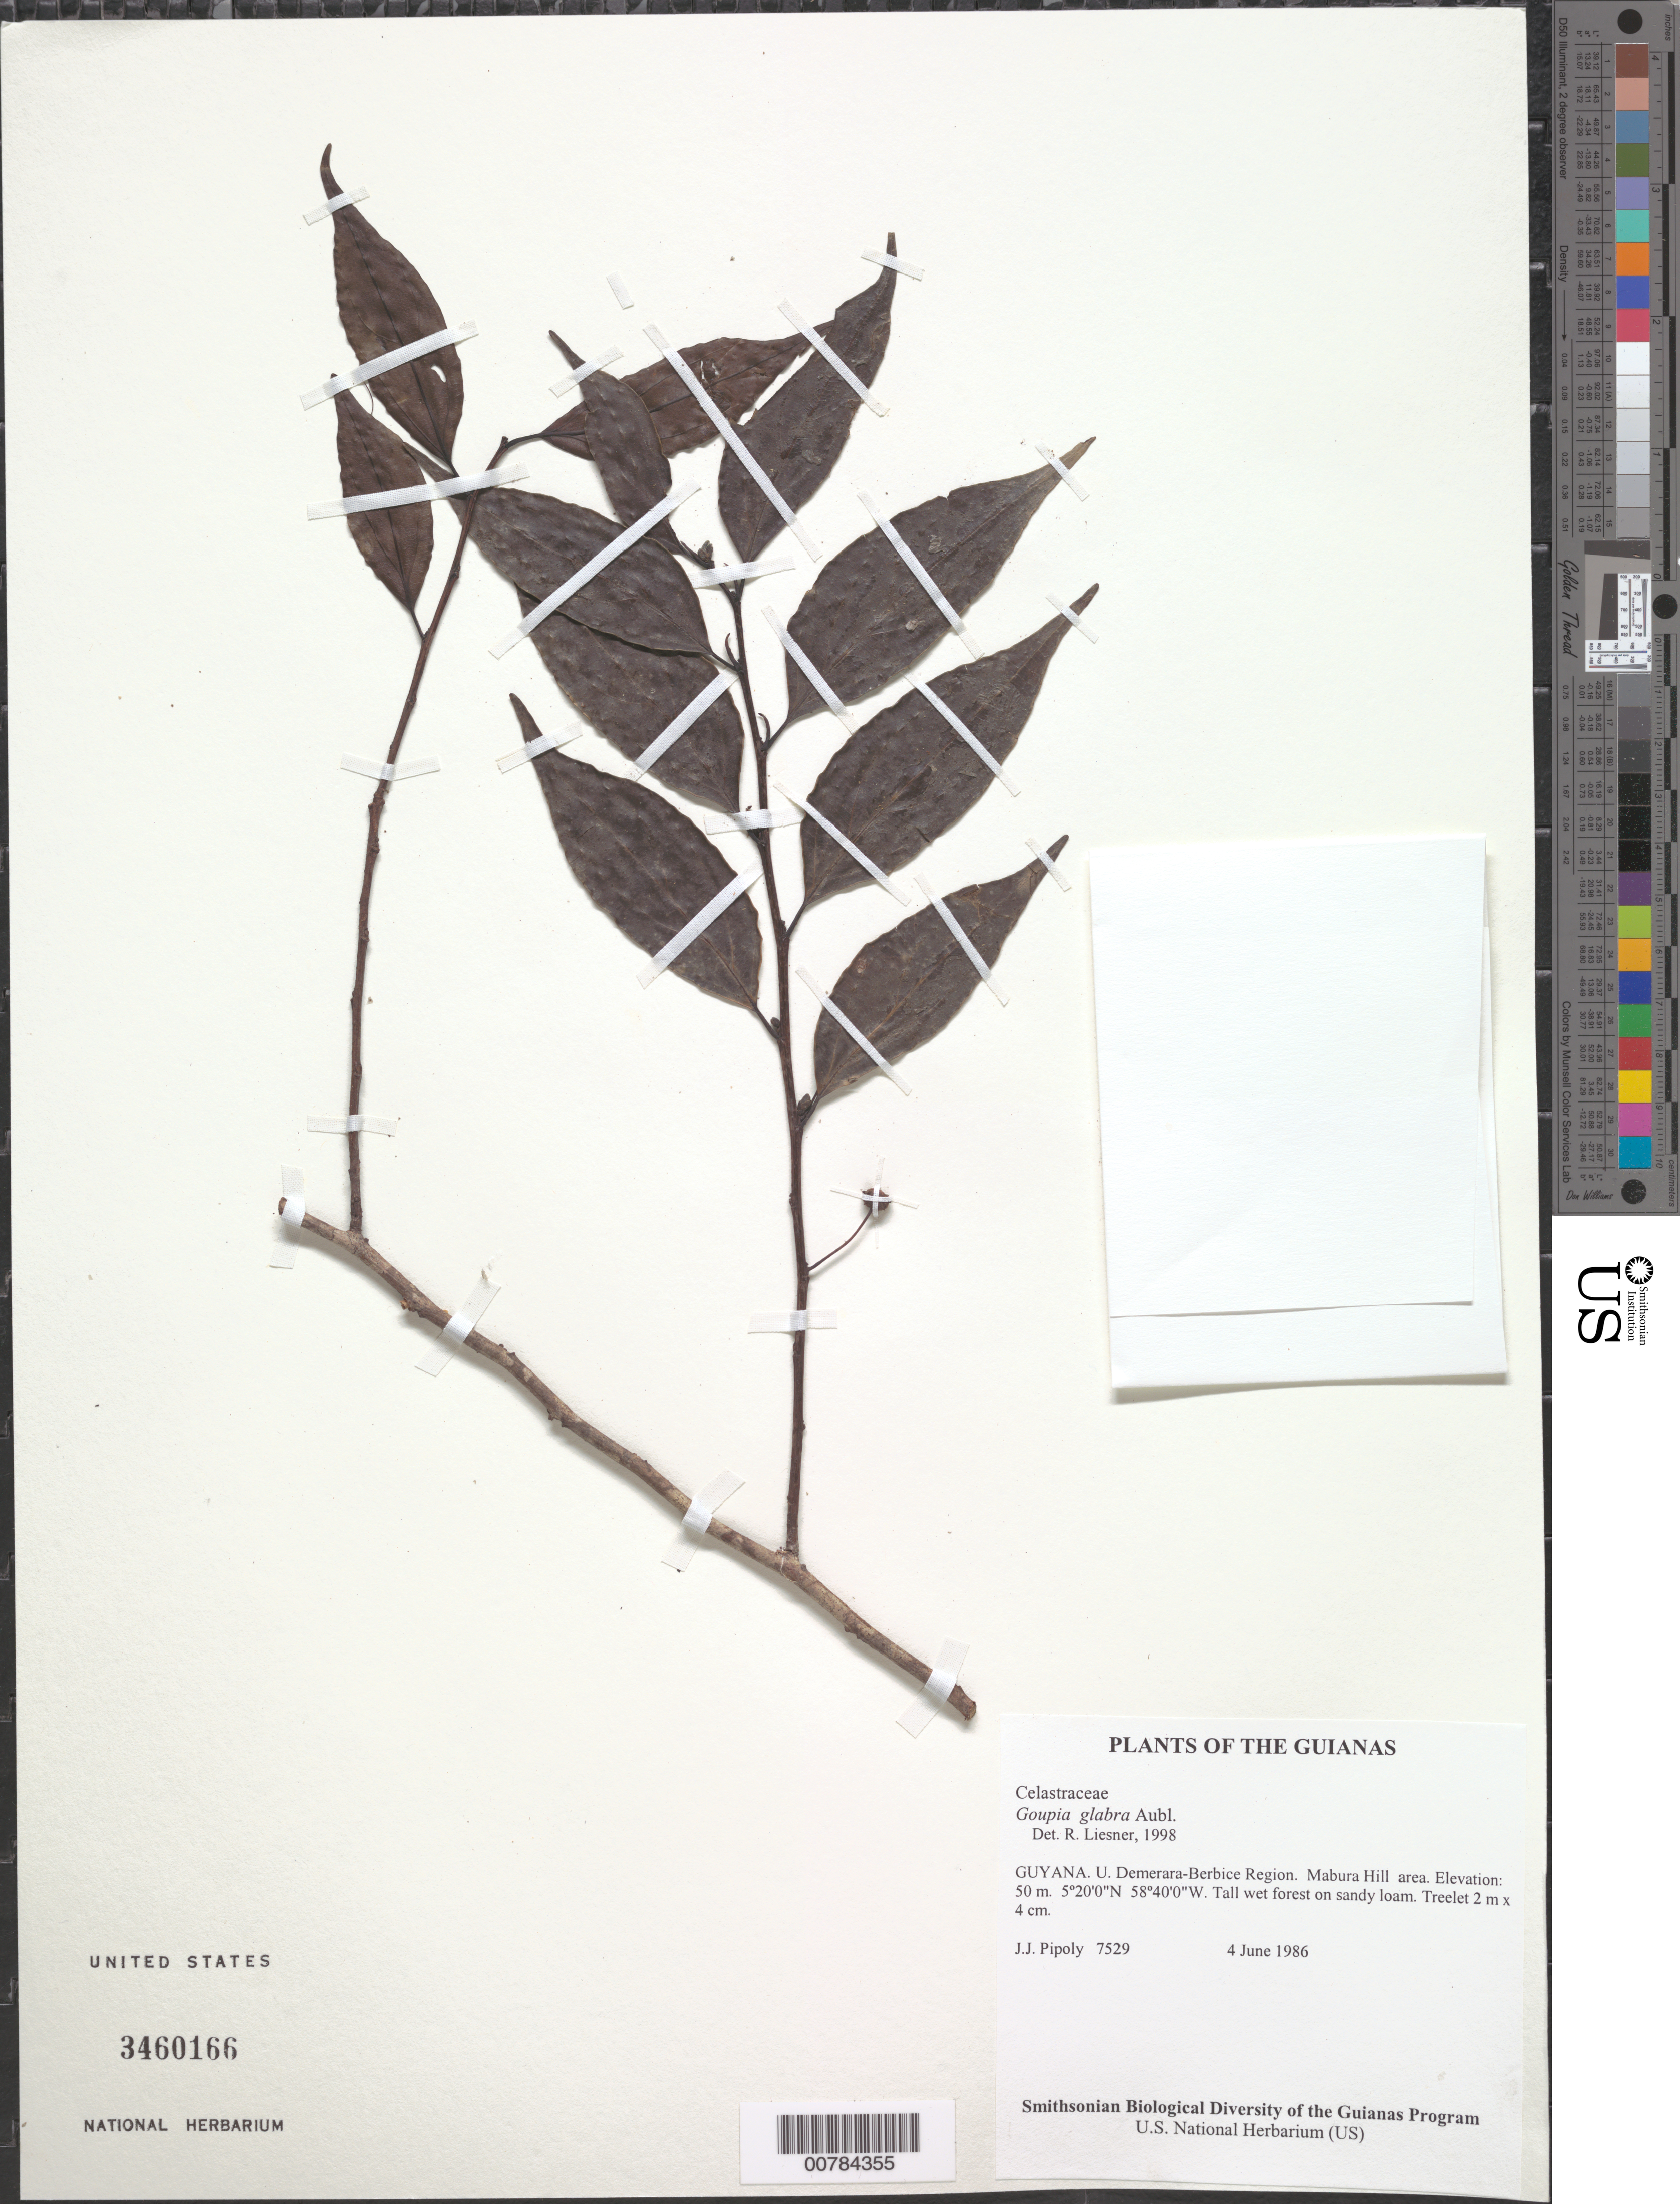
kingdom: Plantae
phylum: Tracheophyta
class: Magnoliopsida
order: Malpighiales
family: Goupiaceae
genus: Goupia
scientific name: Goupia glabra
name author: Aubl.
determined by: Liesner, R. L.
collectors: J. J. Pipoly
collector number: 7529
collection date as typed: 4 June 1986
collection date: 1986-06-04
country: Guyana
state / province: U. Demerara-Berbice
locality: Mabura Hill area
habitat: Tall wet forest on sandy loam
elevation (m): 50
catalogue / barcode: US 3460166